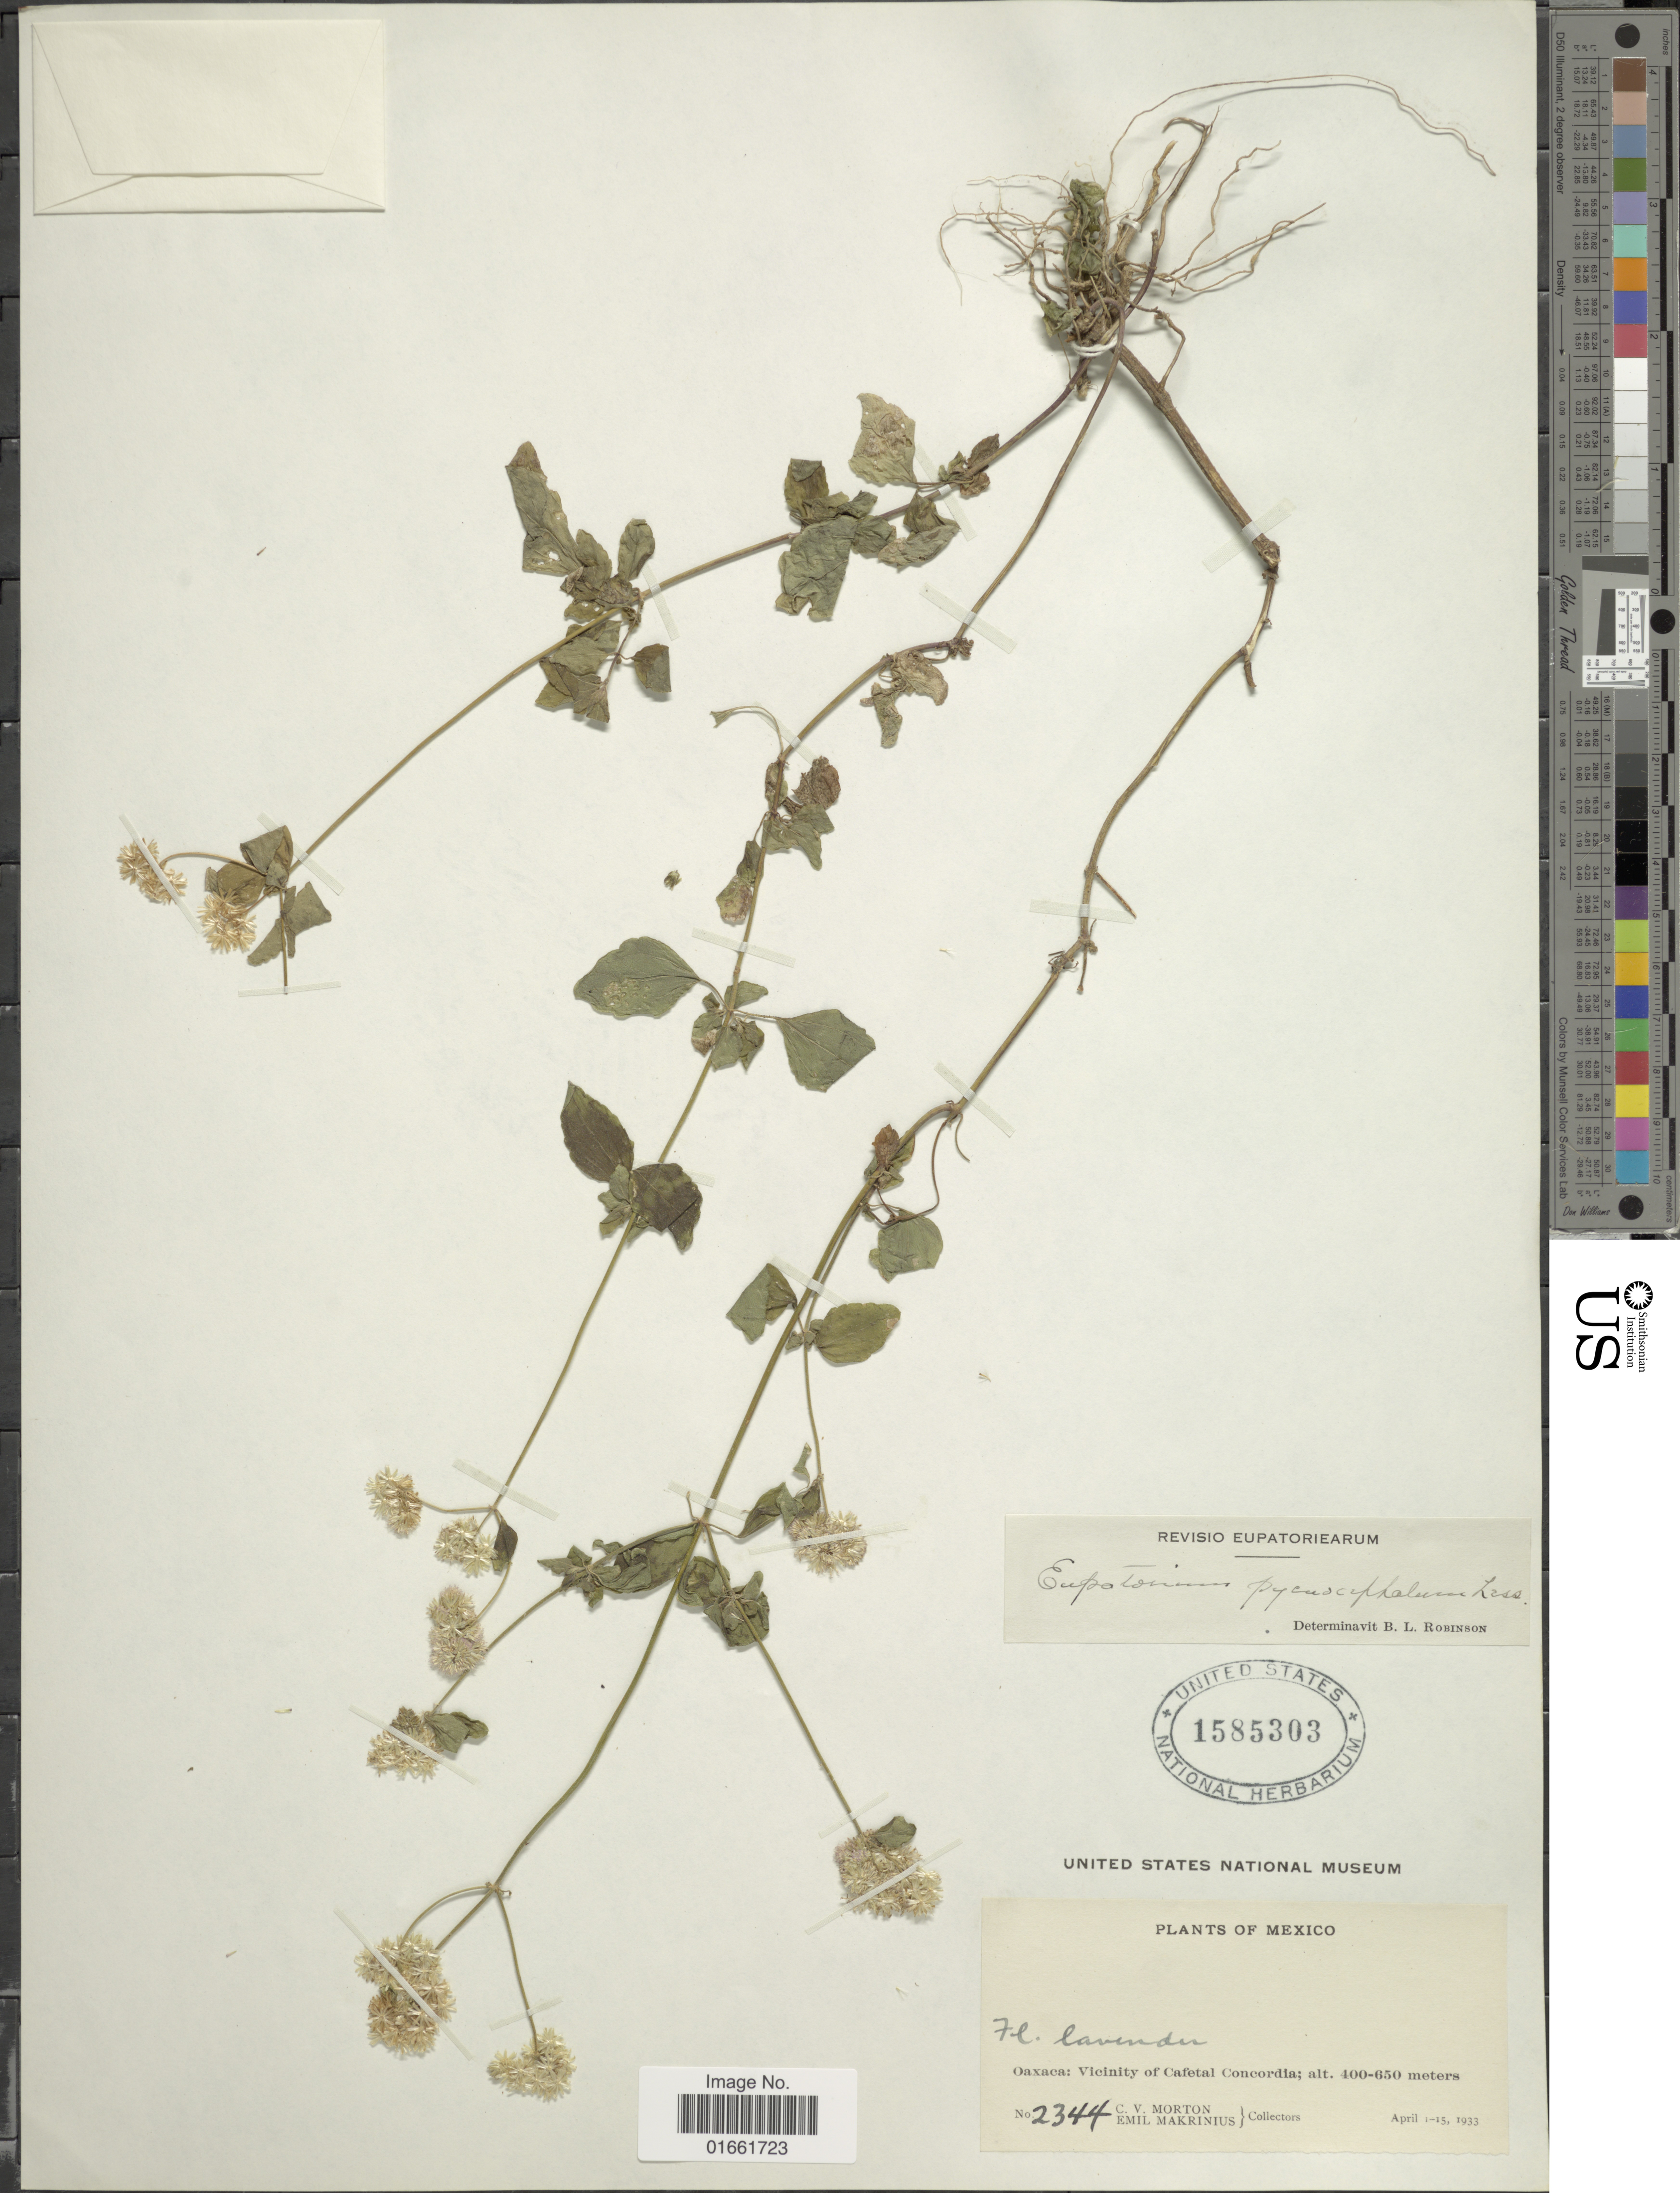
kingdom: Plantae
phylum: Tracheophyta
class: Magnoliopsida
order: Asterales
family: Asteraceae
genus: Fleischmannia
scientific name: Fleischmannia pratensis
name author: (Klatt) R.M. King & H. Rob.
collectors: C. V. Morton & E. Makrinius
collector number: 2344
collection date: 1933-04-01/1933-04-15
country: Mexico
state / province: Oaxaca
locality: Vicinity of Cafetal Concordia.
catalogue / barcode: US 1585303